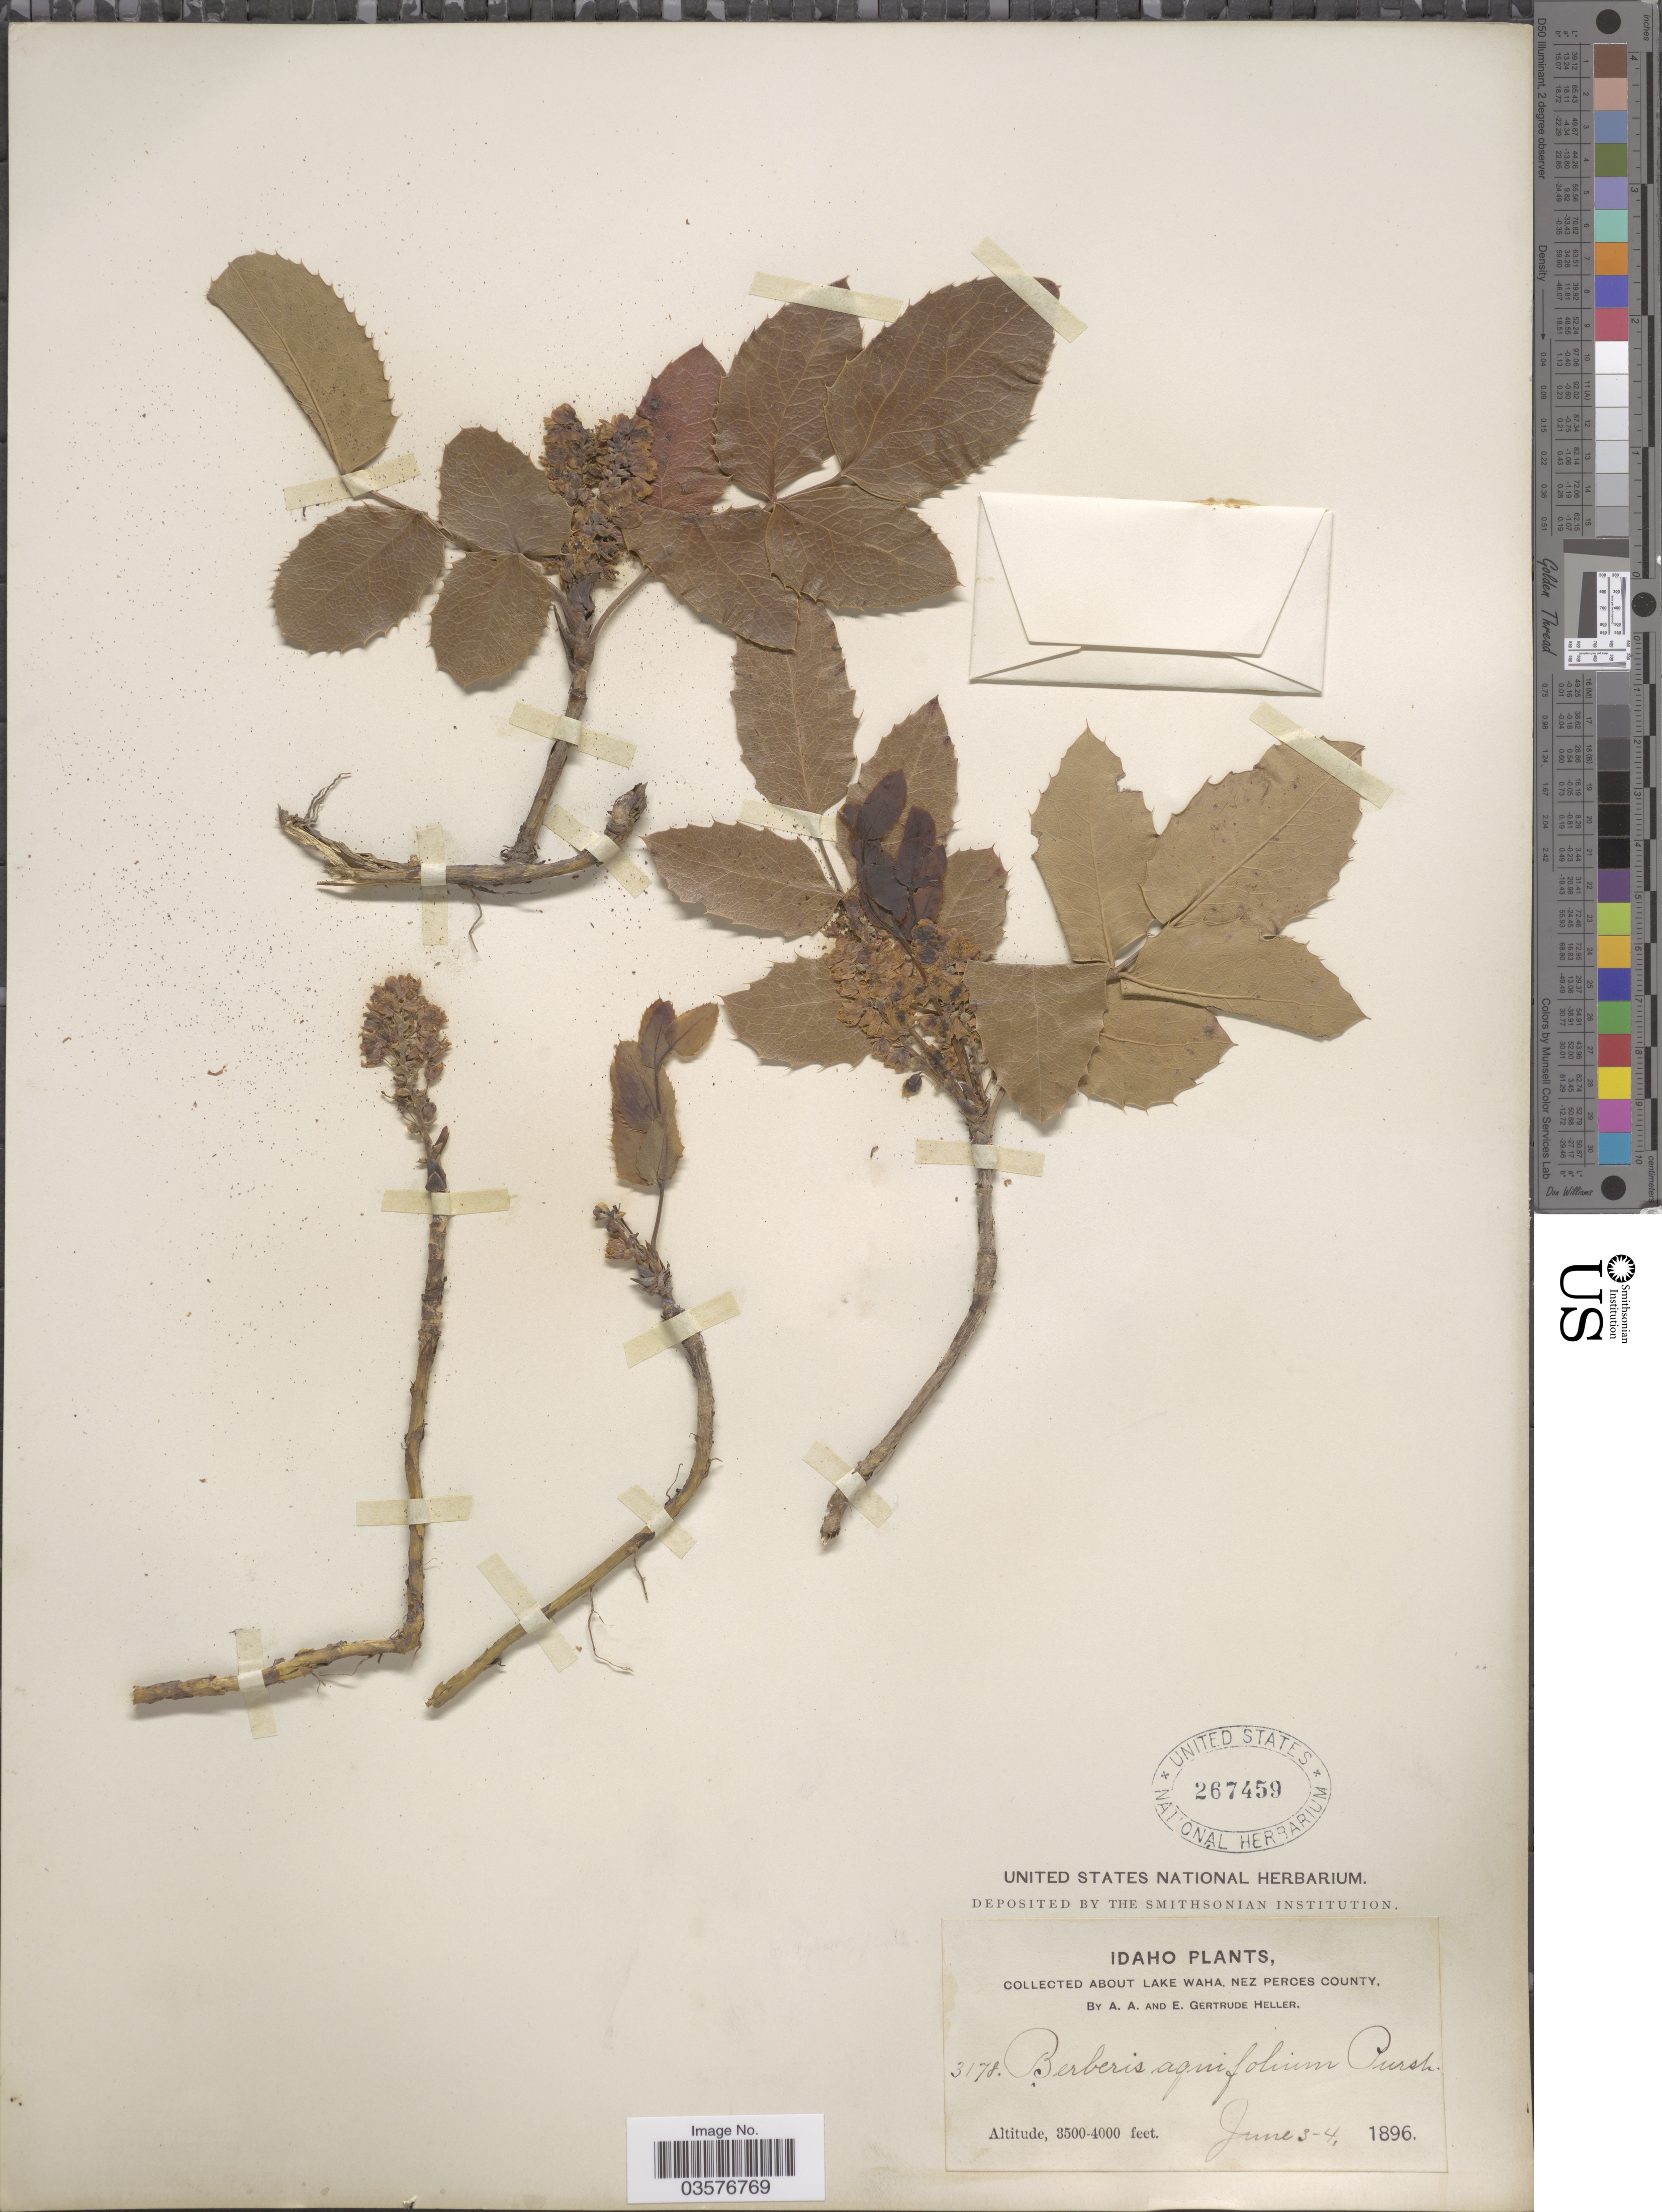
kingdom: Plantae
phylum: Tracheophyta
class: Magnoliopsida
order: Ranunculales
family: Berberidaceae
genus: Mahonia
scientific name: Mahonia repens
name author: (Lindl.) G. Don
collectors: A. A. Heller & E. G. Heller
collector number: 3178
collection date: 1896-06-03/1896-06-04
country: United States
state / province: Idaho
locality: About Lake Waha, Nez Perces County.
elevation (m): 1067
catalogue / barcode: US 267459